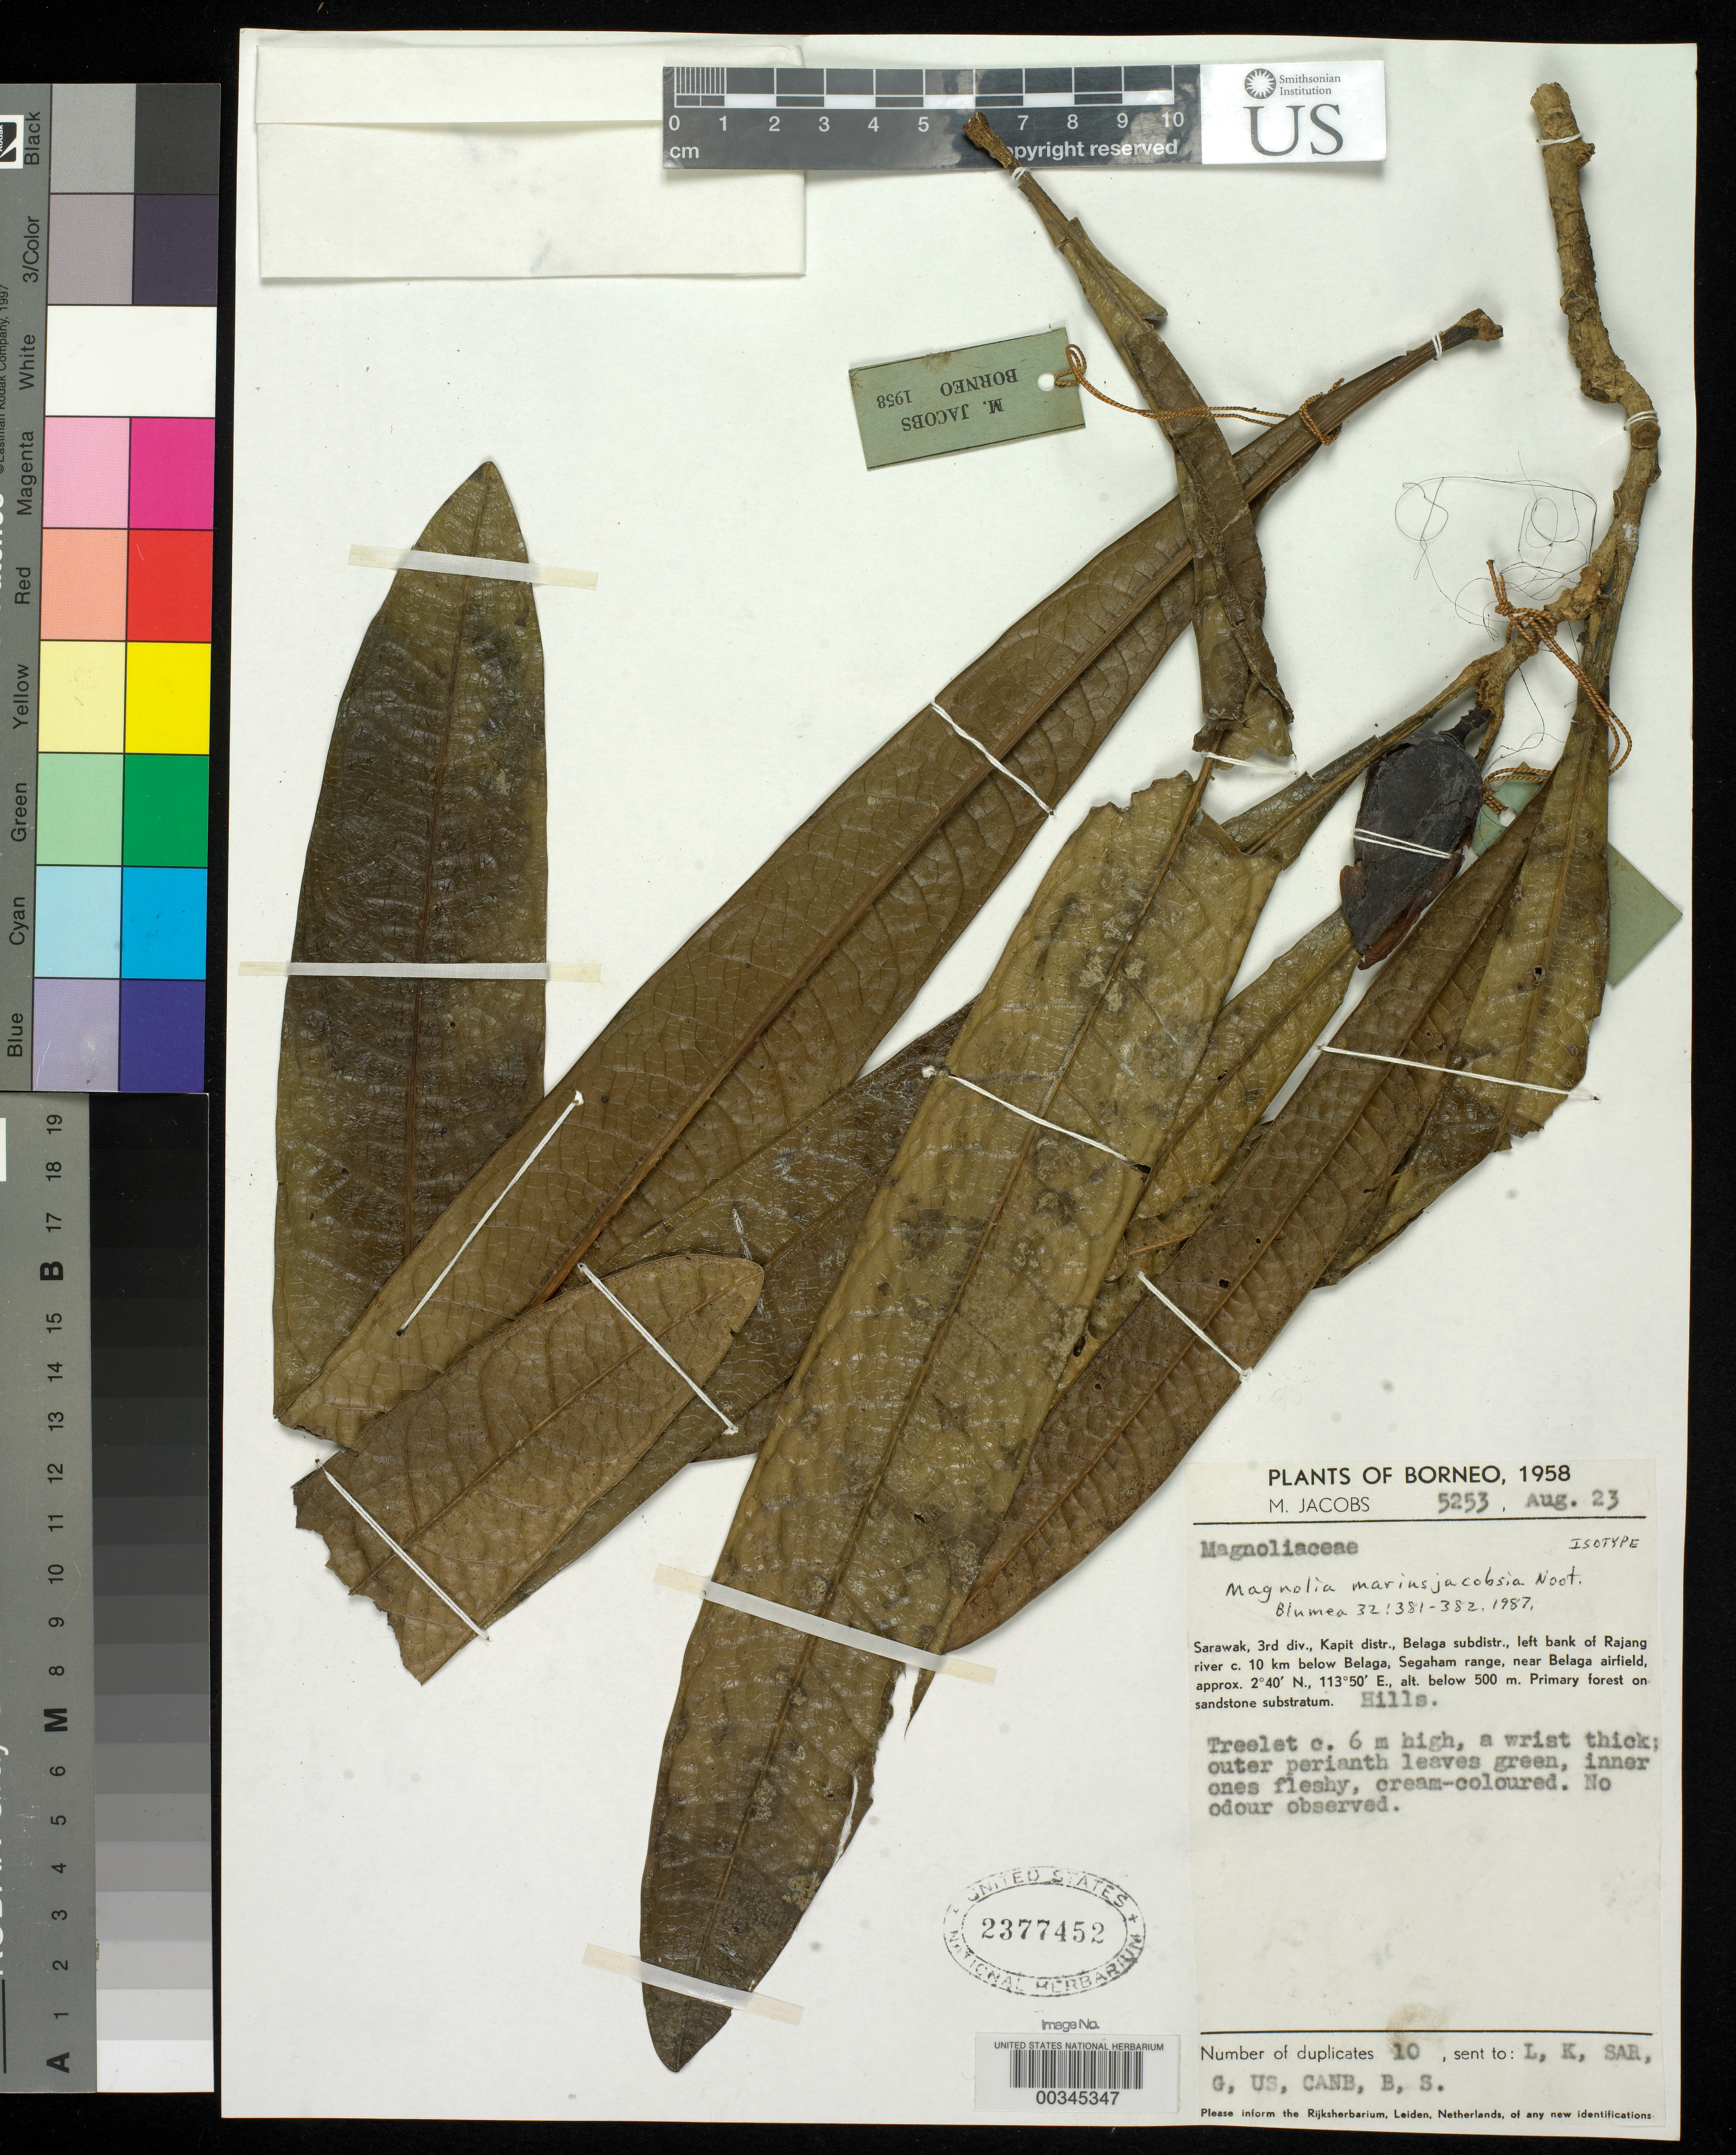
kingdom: Plantae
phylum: Tracheophyta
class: Magnoliopsida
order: Magnoliales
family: Magnoliaceae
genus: Magnolia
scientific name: Magnolia mariusjacobsia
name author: Noot.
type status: Isotype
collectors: M. R. Jacobs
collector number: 5253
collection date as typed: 23 Aug 1958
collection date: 1958-08-23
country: Malaysia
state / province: Sarawak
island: Borneo Island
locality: Third division, Kapit dist., Belaga subdist., left bank of Rajang River, ca. 10 km below Belaga, Segaham Range.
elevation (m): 500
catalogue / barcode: US 2377452